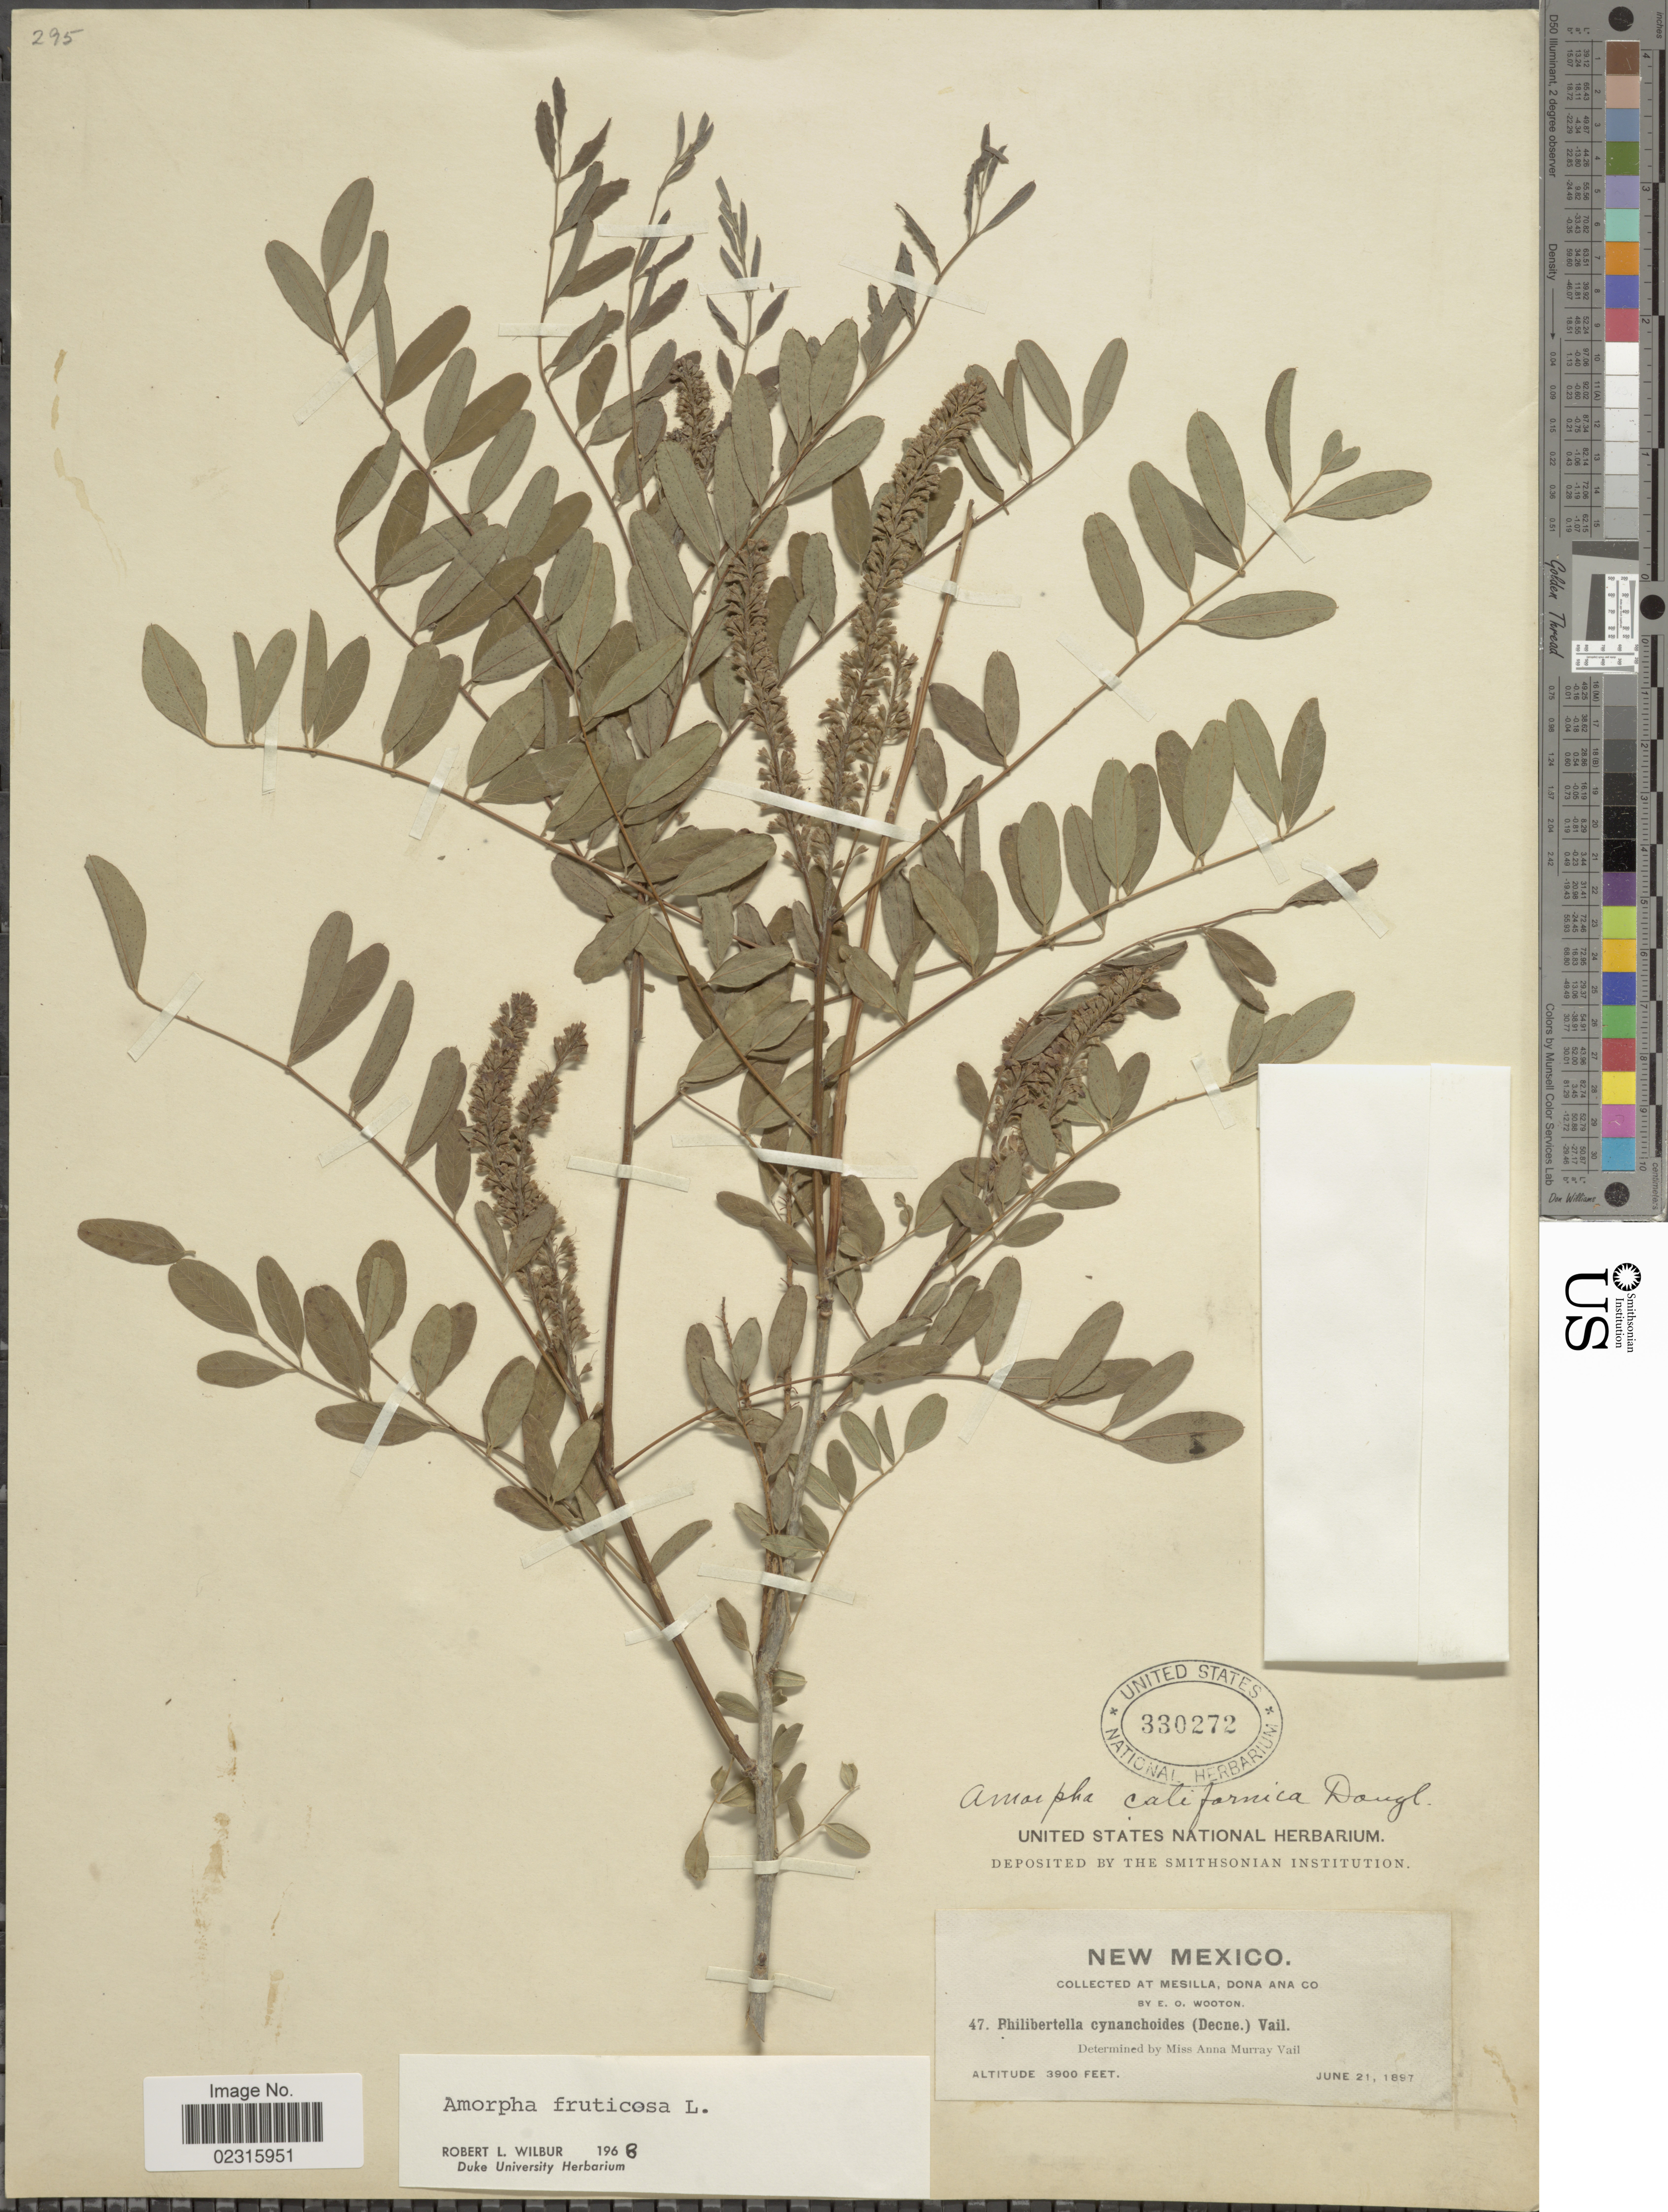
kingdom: Plantae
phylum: Tracheophyta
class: Magnoliopsida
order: Fabales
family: Fabaceae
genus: Amorpha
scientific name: Amorpha fruticosa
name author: L.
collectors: E. O. Wooton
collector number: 47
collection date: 1897-06-21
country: United States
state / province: New Mexico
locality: At Mesila, Dona Ana Co.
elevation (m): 1189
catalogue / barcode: US 330272